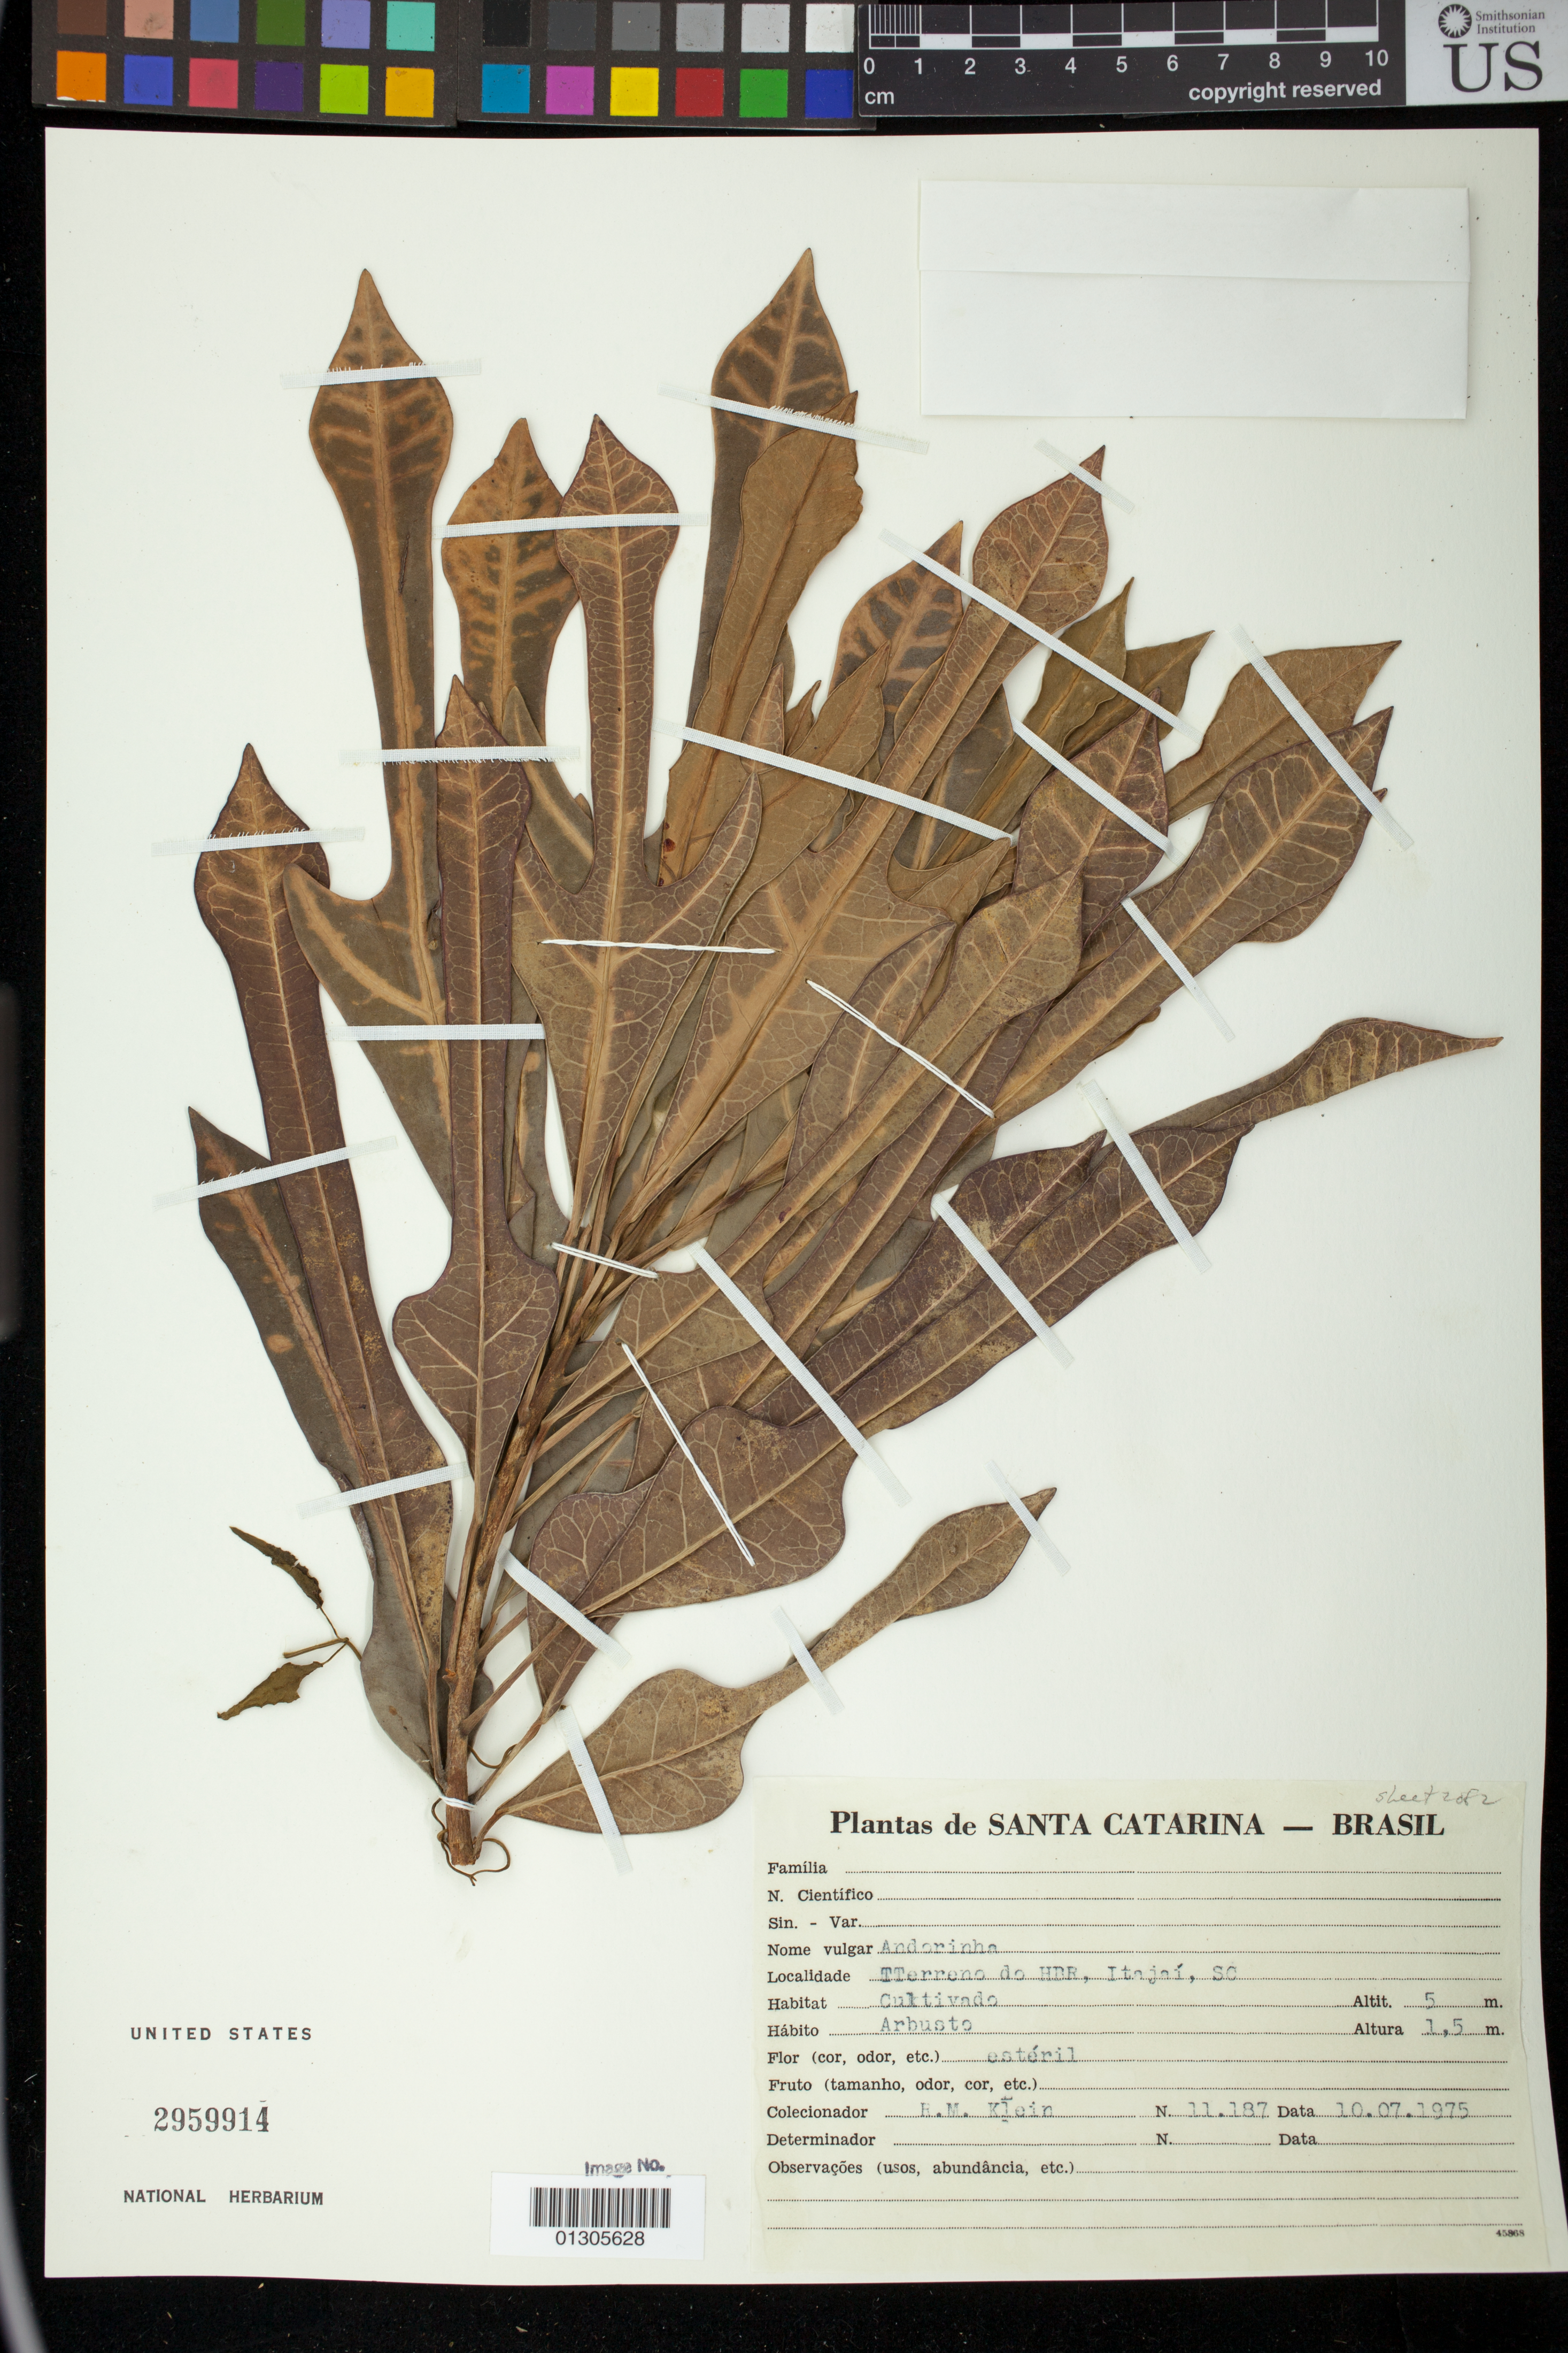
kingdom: Plantae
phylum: Tracheophyta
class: Magnoliopsida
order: Malpighiales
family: Euphorbiaceae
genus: Codiaeum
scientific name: Codiaeum variegatum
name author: (L.) Rumph. ex A. Juss.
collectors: R. M. Klein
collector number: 11187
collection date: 1975-07-10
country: Brazil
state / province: Santa Catarina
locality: TTerreno [Terreno][Terenos] do HBR, Itajaí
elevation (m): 5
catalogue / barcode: US 2959914